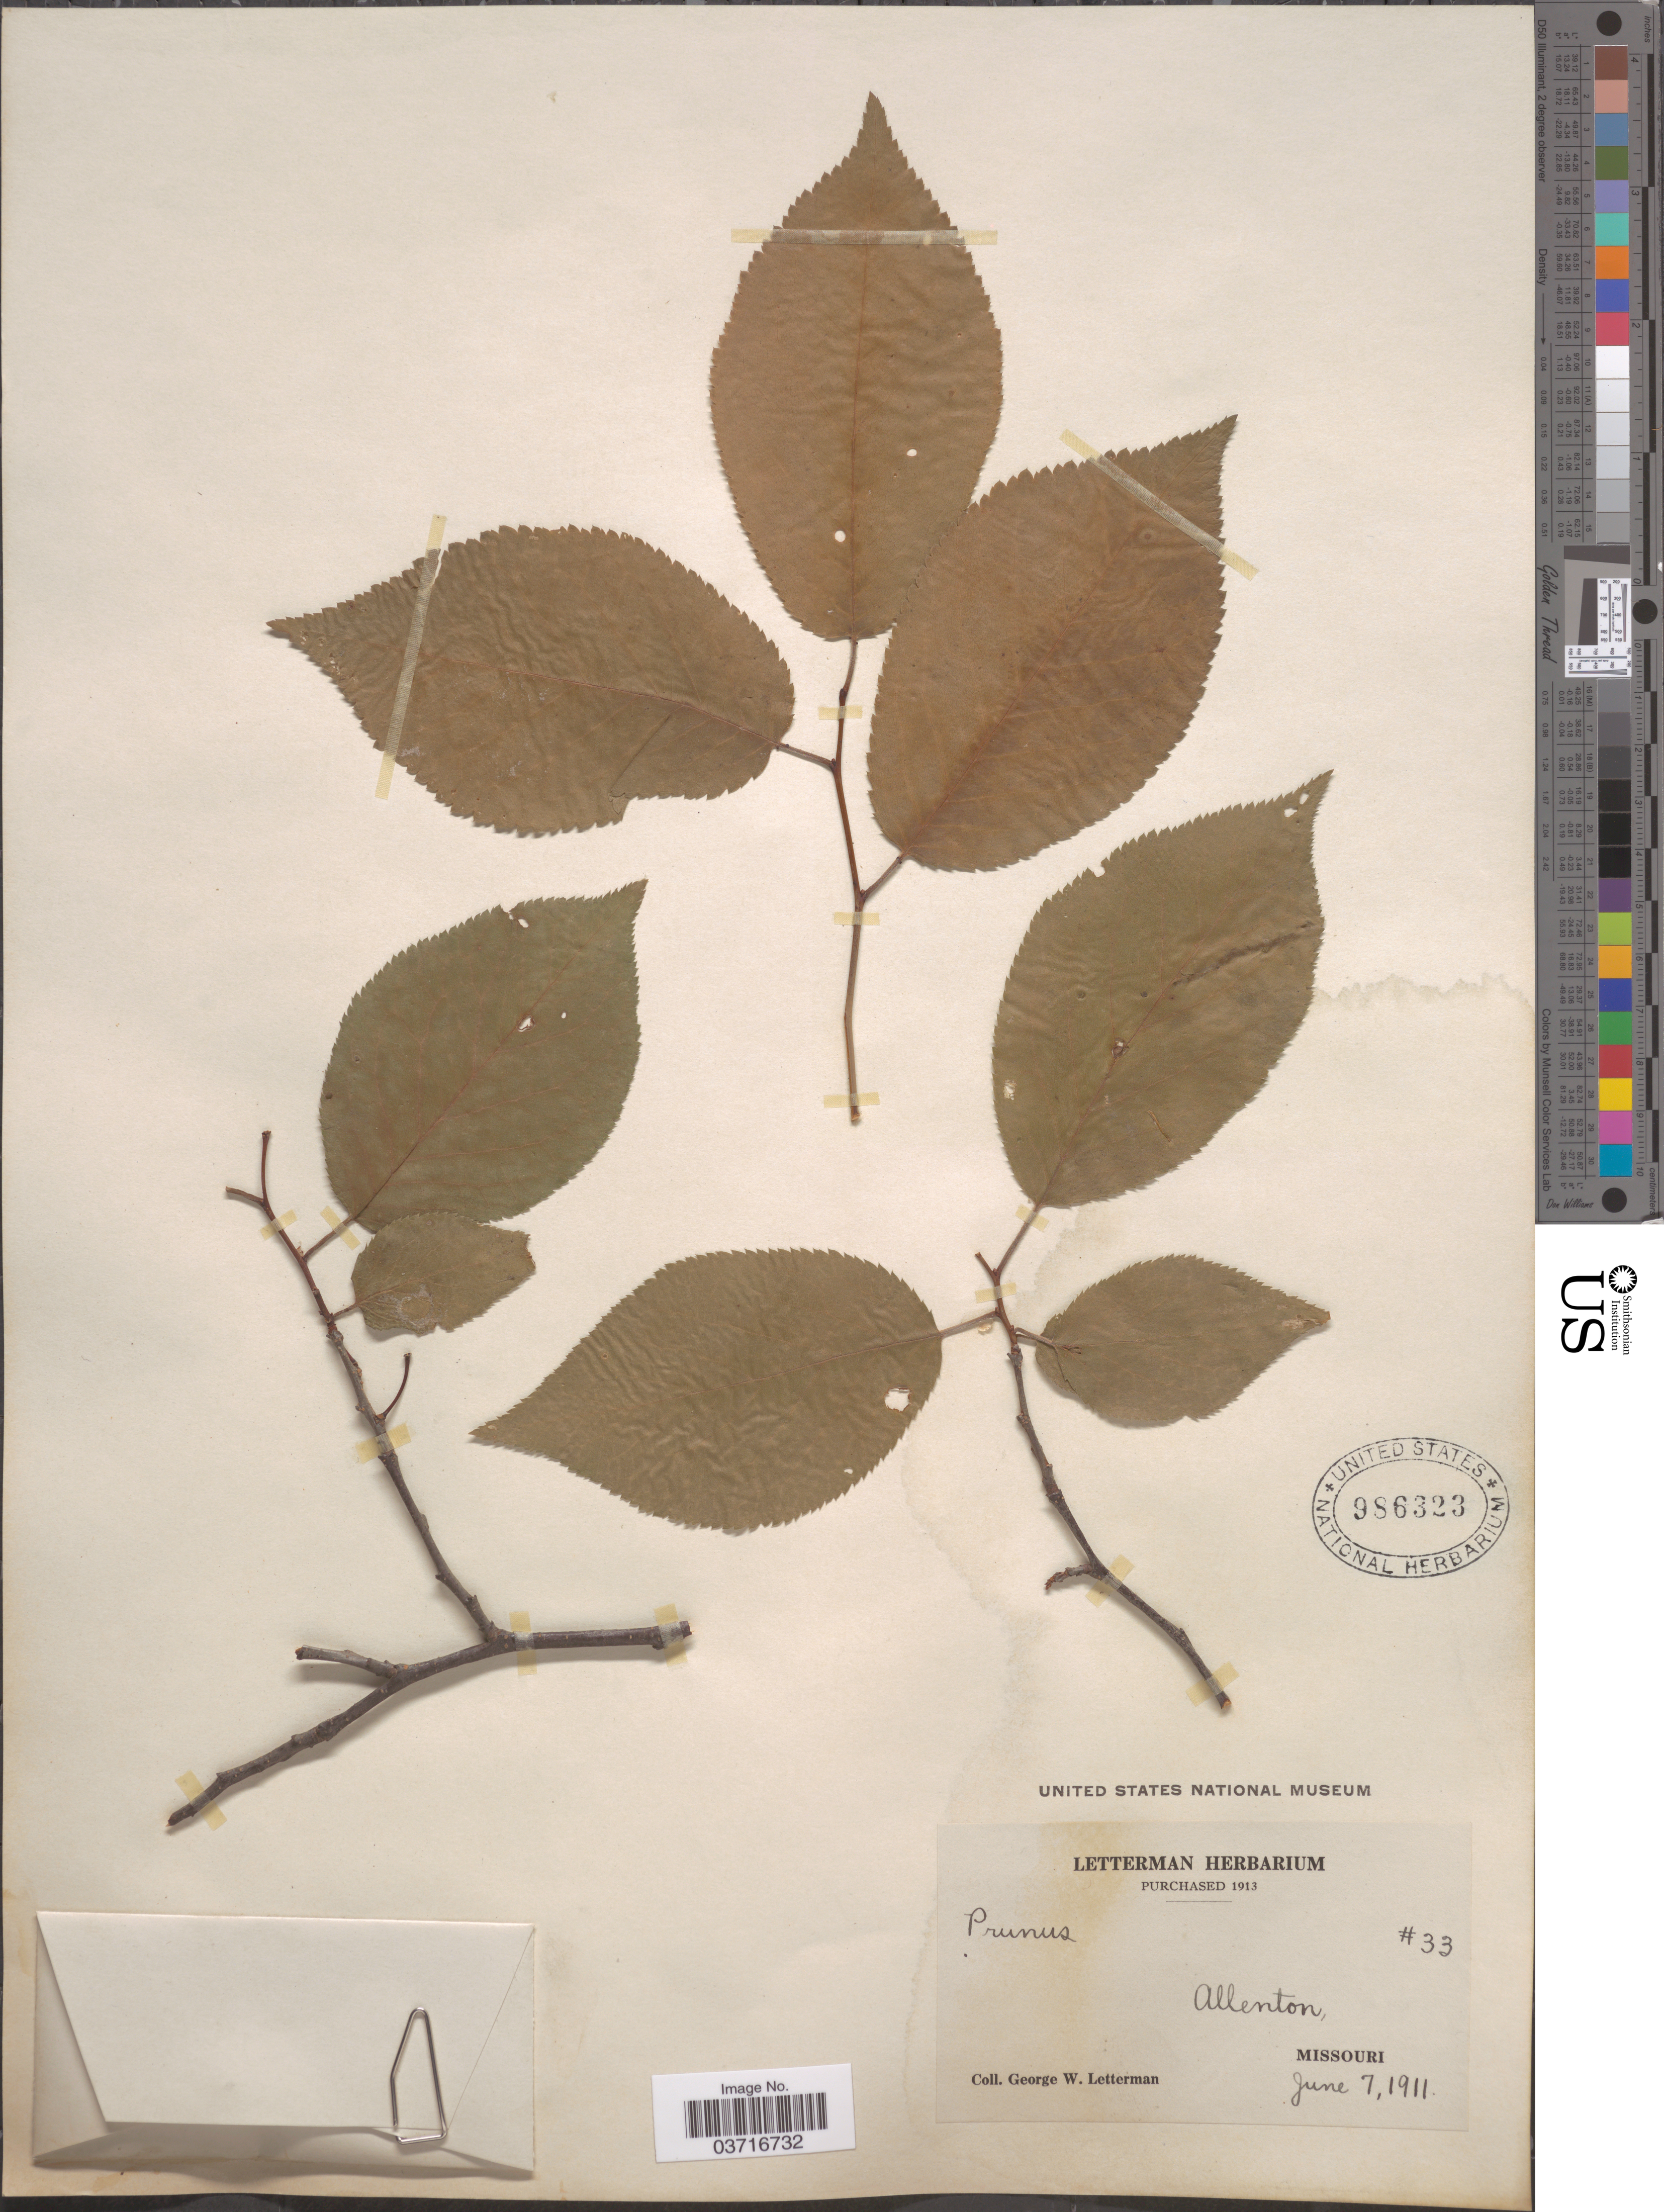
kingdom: Plantae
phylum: Tracheophyta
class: Magnoliopsida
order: Rosales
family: Rosaceae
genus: Prunus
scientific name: Prunus sp.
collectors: G. W. Letterman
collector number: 33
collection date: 1911-06-07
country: United States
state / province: Missouri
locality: Allenton.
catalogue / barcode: US 986323